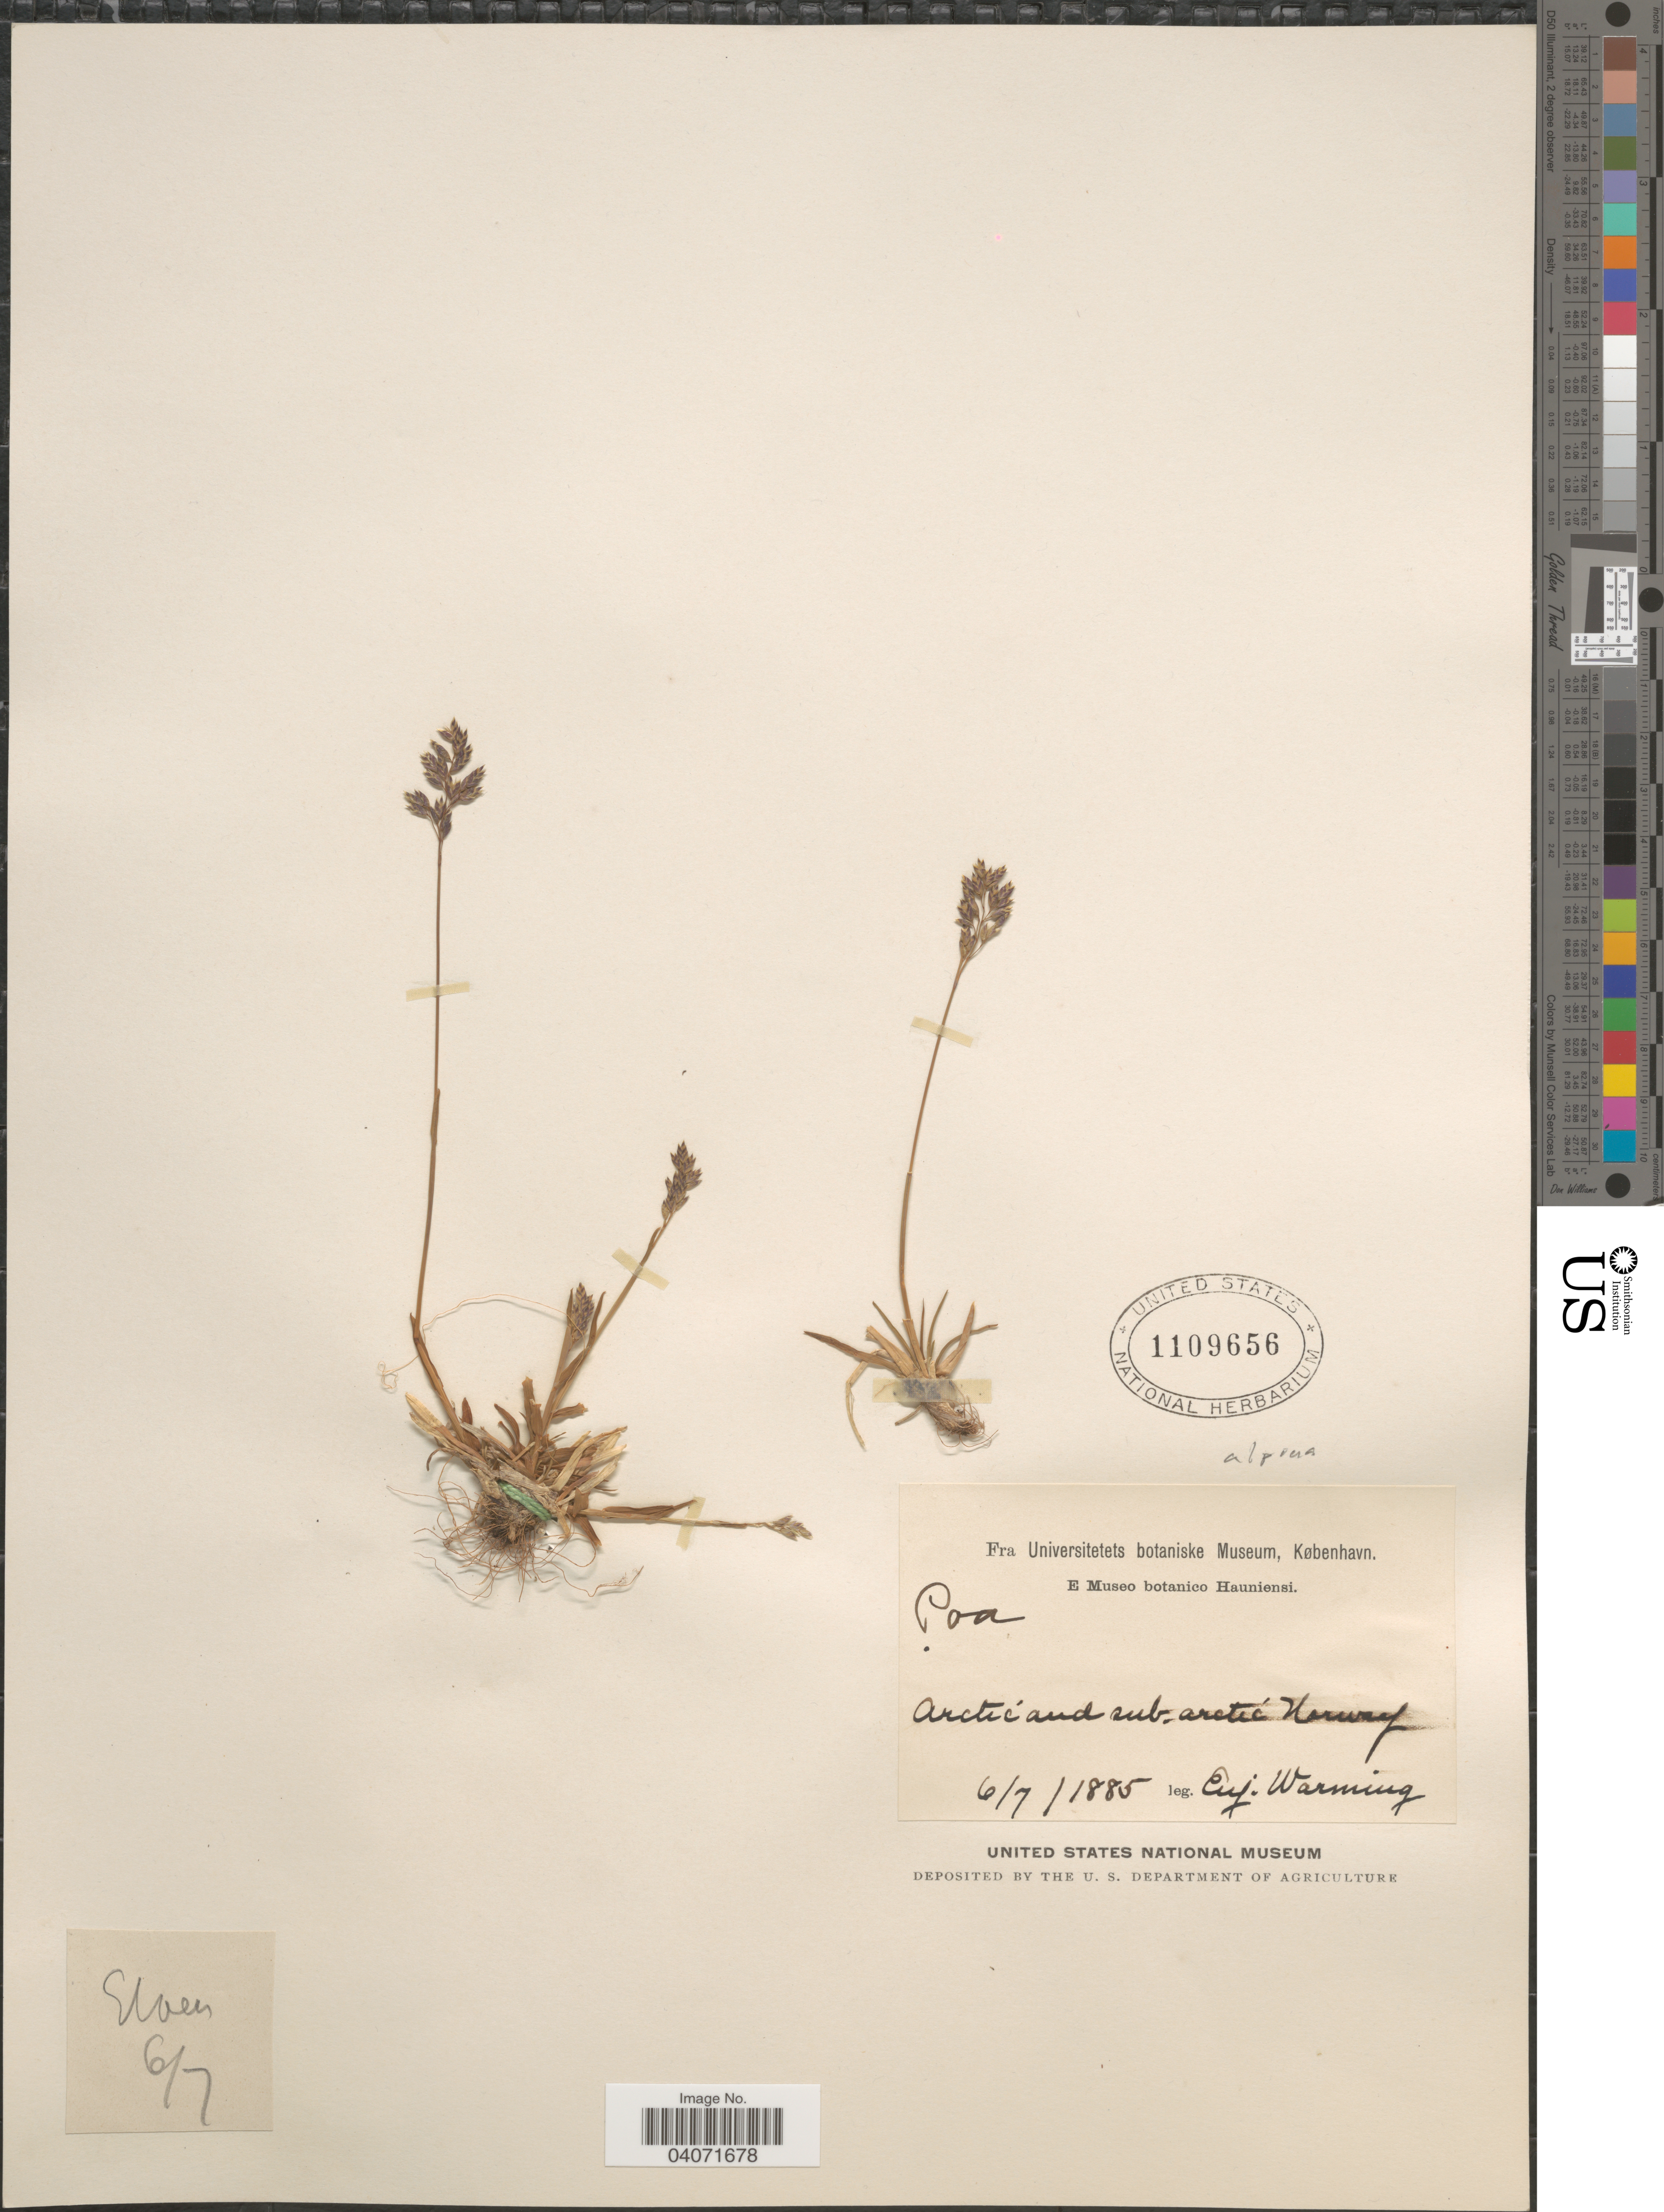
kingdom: Plantae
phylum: Tracheophyta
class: Liliopsida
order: Poales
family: Poaceae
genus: Poa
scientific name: Poa alpina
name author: L.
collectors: E. Warming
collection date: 1885-07-06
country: Norway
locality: Elven. Arctic and sub. arctic Norway.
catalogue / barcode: US 1109656